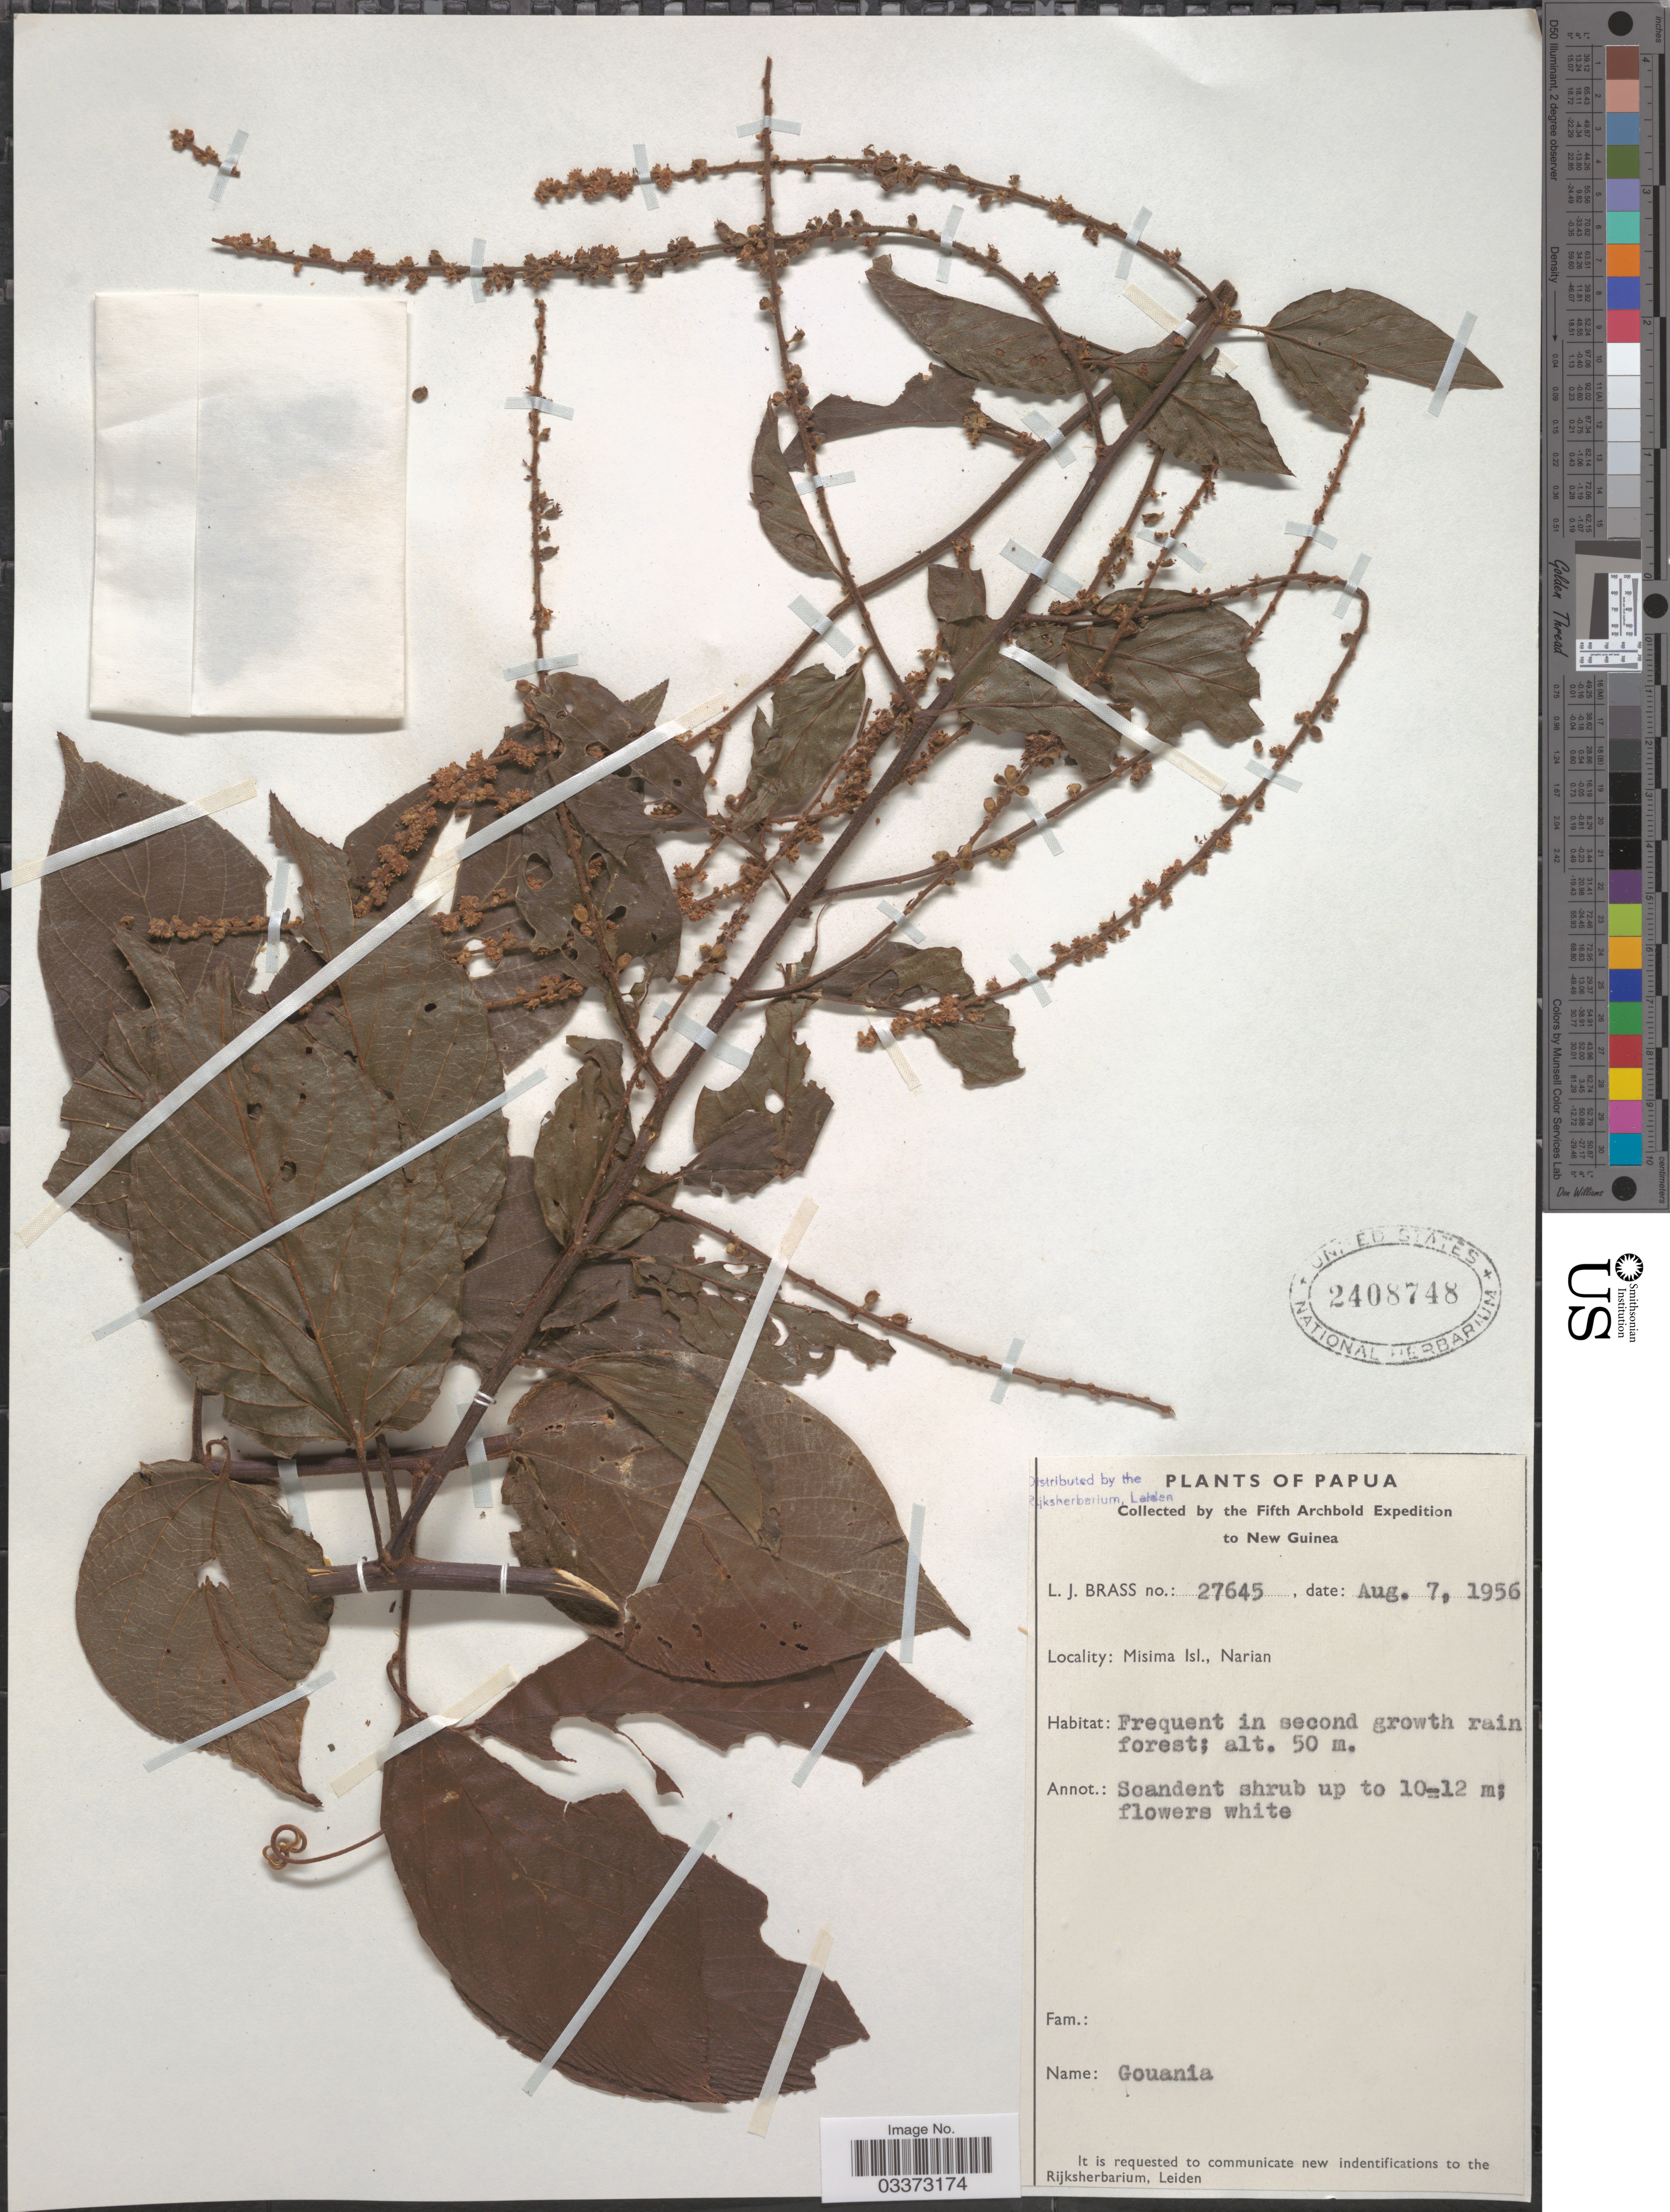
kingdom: Plantae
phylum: Tracheophyta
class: Magnoliopsida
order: Rosales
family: Rhamnaceae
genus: Gouania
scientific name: Gouania sp.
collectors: L. J. Brass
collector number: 27645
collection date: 1956-08-07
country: Papua New Guinea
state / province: Milne Bay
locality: Papua. Misima Isl., Narain.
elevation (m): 50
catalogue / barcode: US 2408748